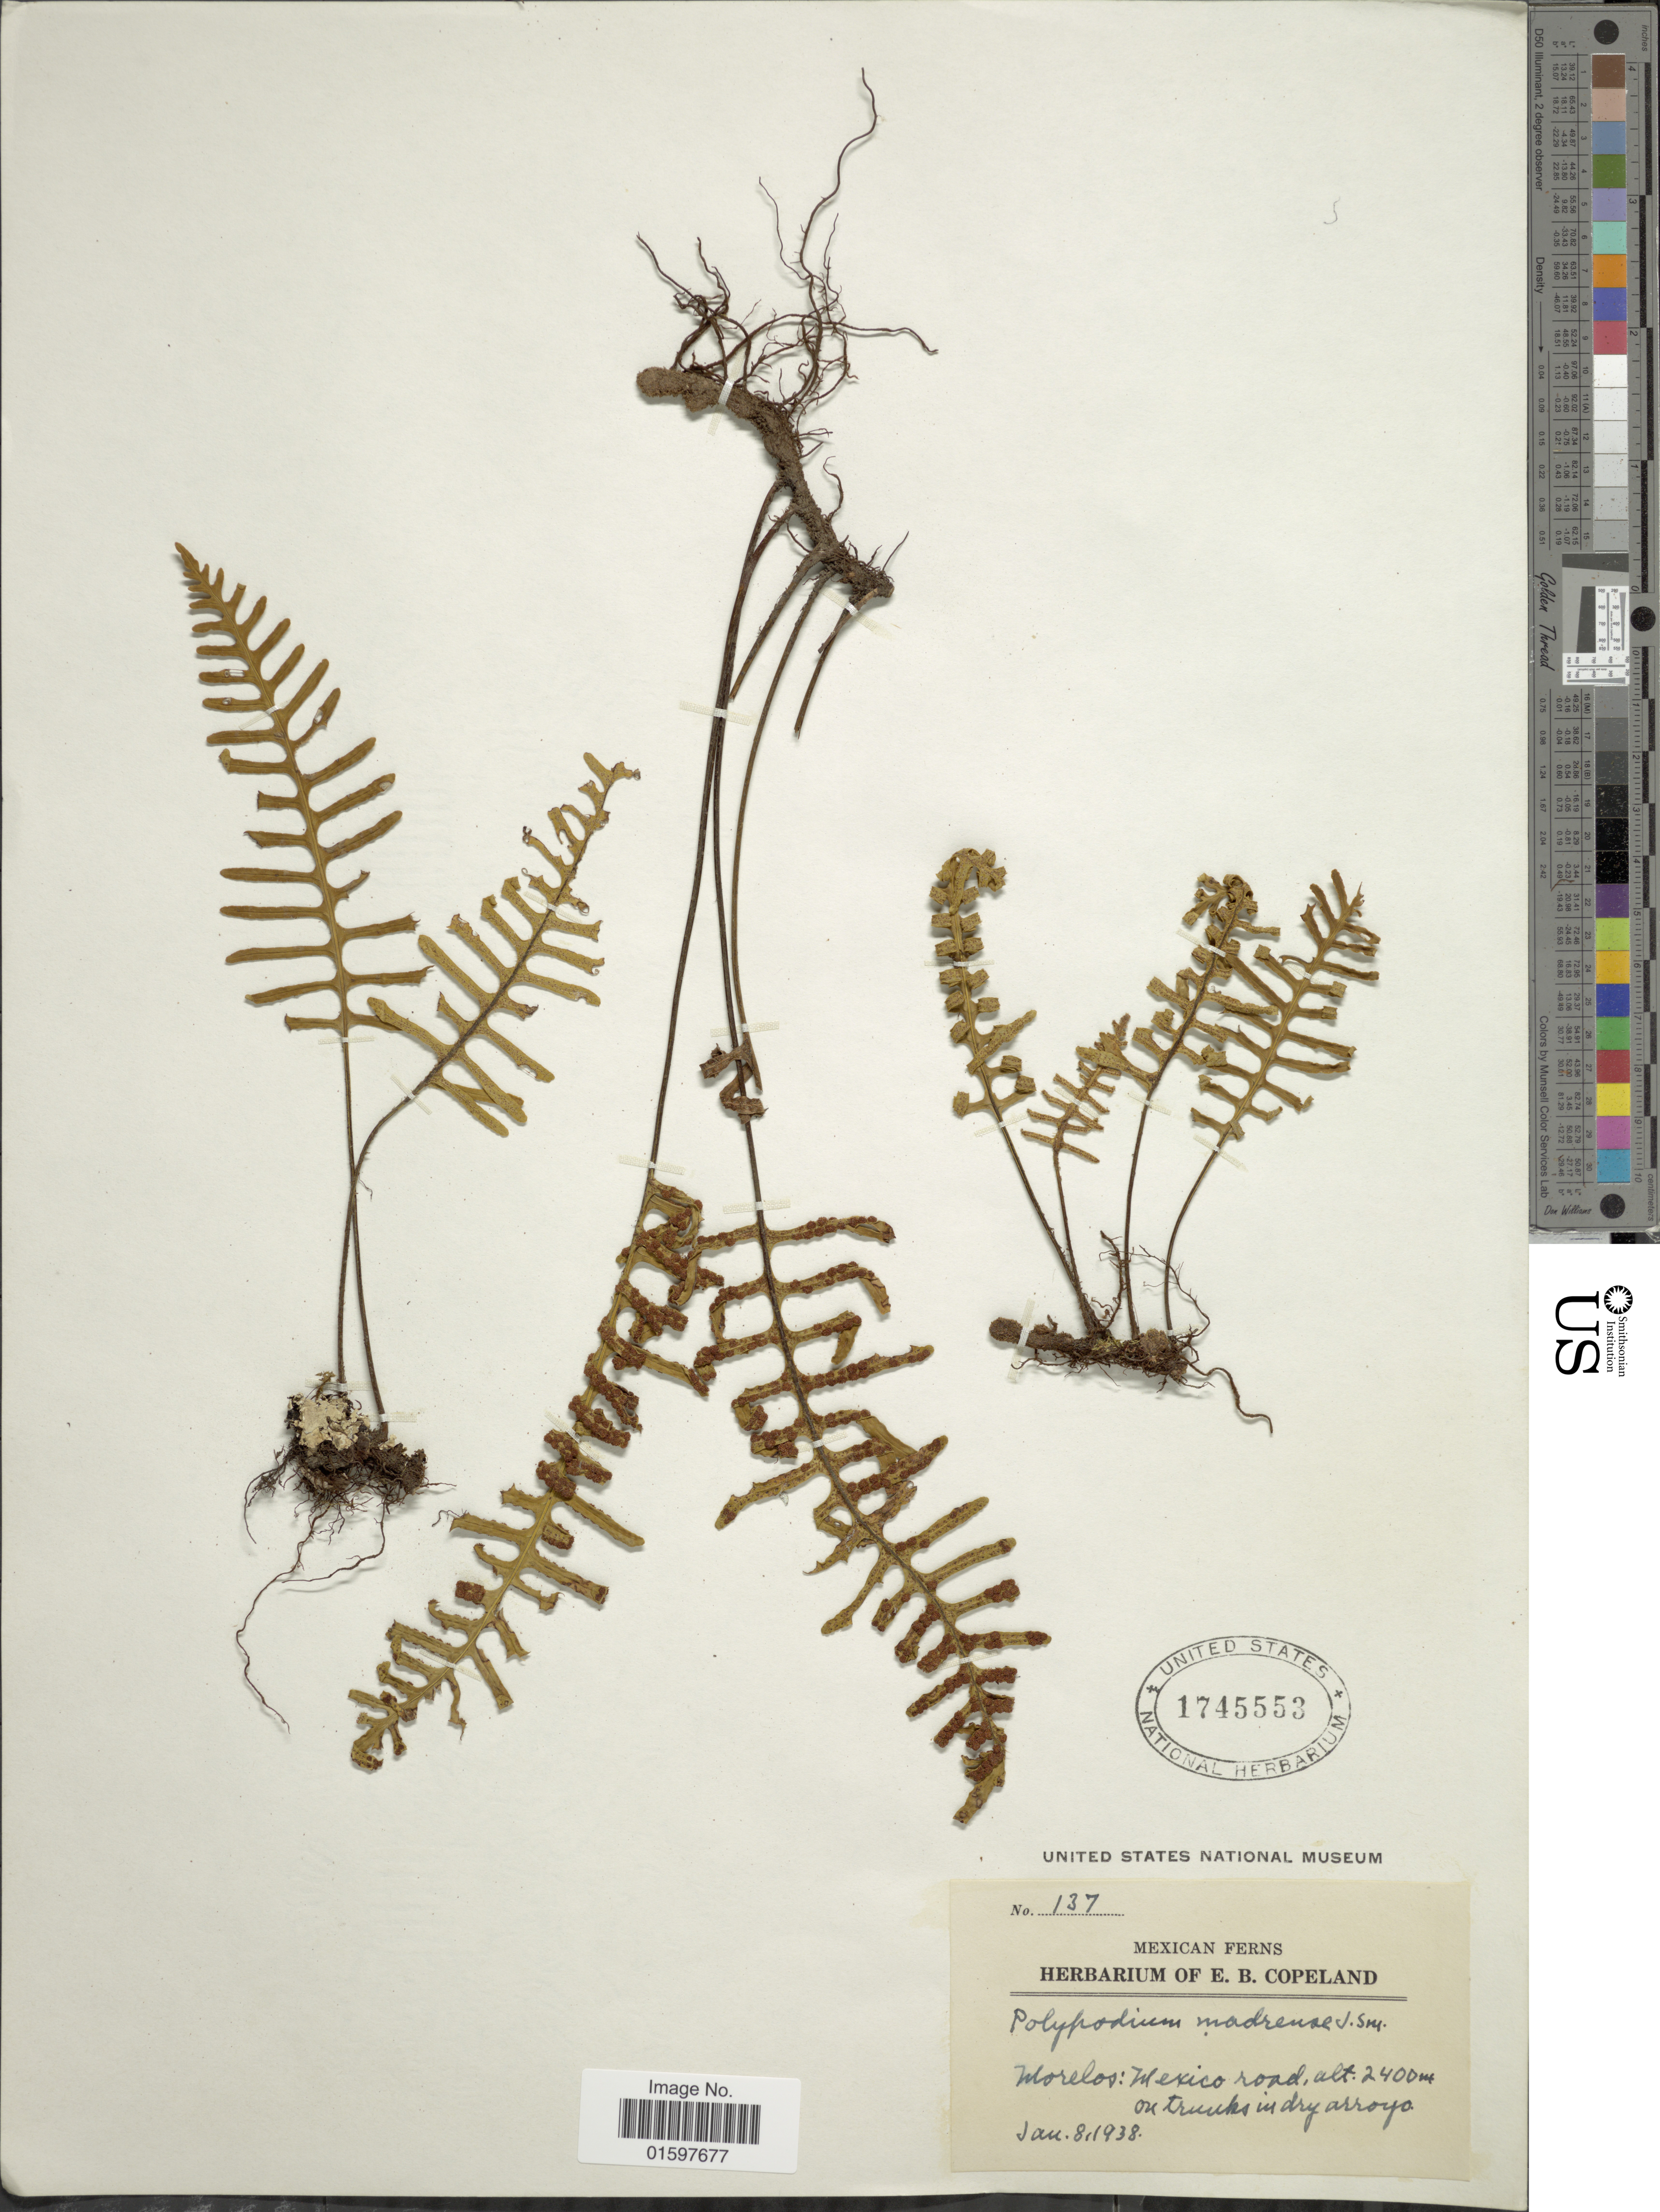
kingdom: Plantae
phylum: Tracheophyta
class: Polypodiopsida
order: Polypodiales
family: Polypodiaceae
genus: Pleopeltis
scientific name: Pleopeltis madrense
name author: (J. Sm.) A.R. Sm. & Tejero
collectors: ex herb. E. B. Copeland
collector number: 137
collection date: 1938-01-08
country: Mexico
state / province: Morelos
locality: Mexico road, on trunks in dry arroyo.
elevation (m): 2400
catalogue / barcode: US 1745553